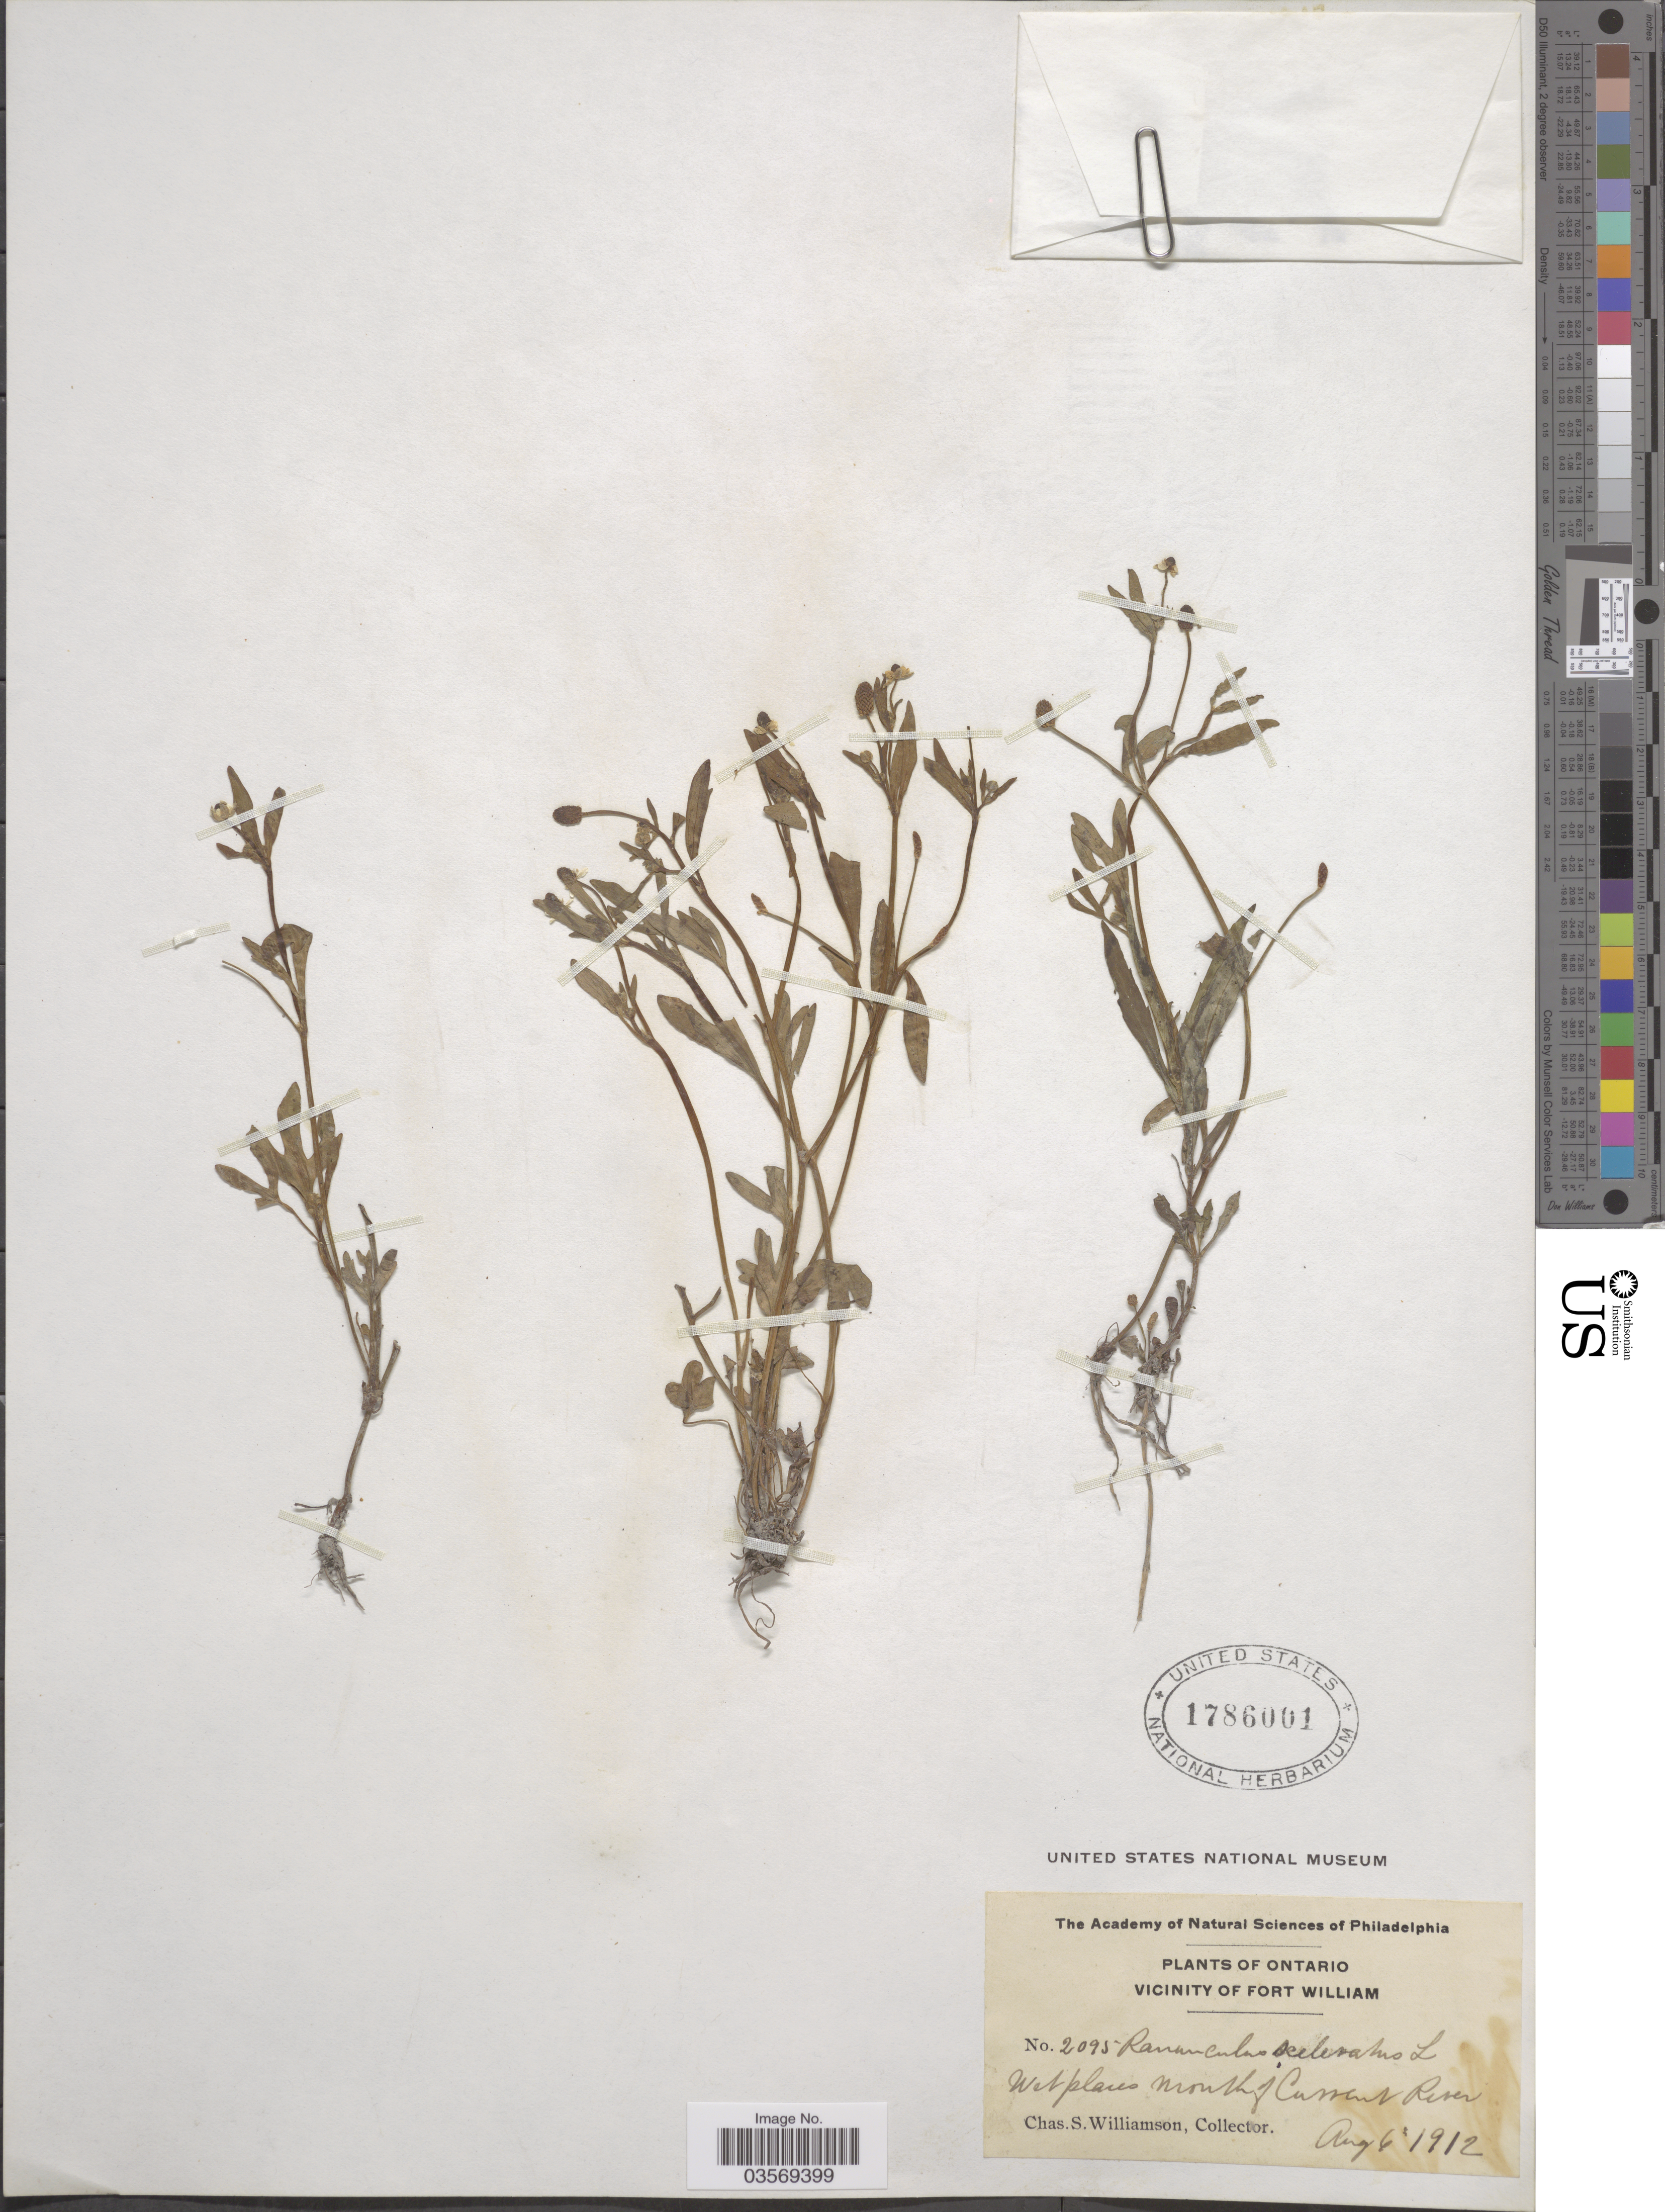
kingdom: Plantae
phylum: Tracheophyta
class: Magnoliopsida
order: Ranunculales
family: Ranunculaceae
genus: Ranunculus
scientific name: Ranunculus sceleratus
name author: L.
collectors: C. Williamson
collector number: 2095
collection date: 1912-08-06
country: Canada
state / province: Ontario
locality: Vicinity of Fort William. Mouth of Current River.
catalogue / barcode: US 1786001